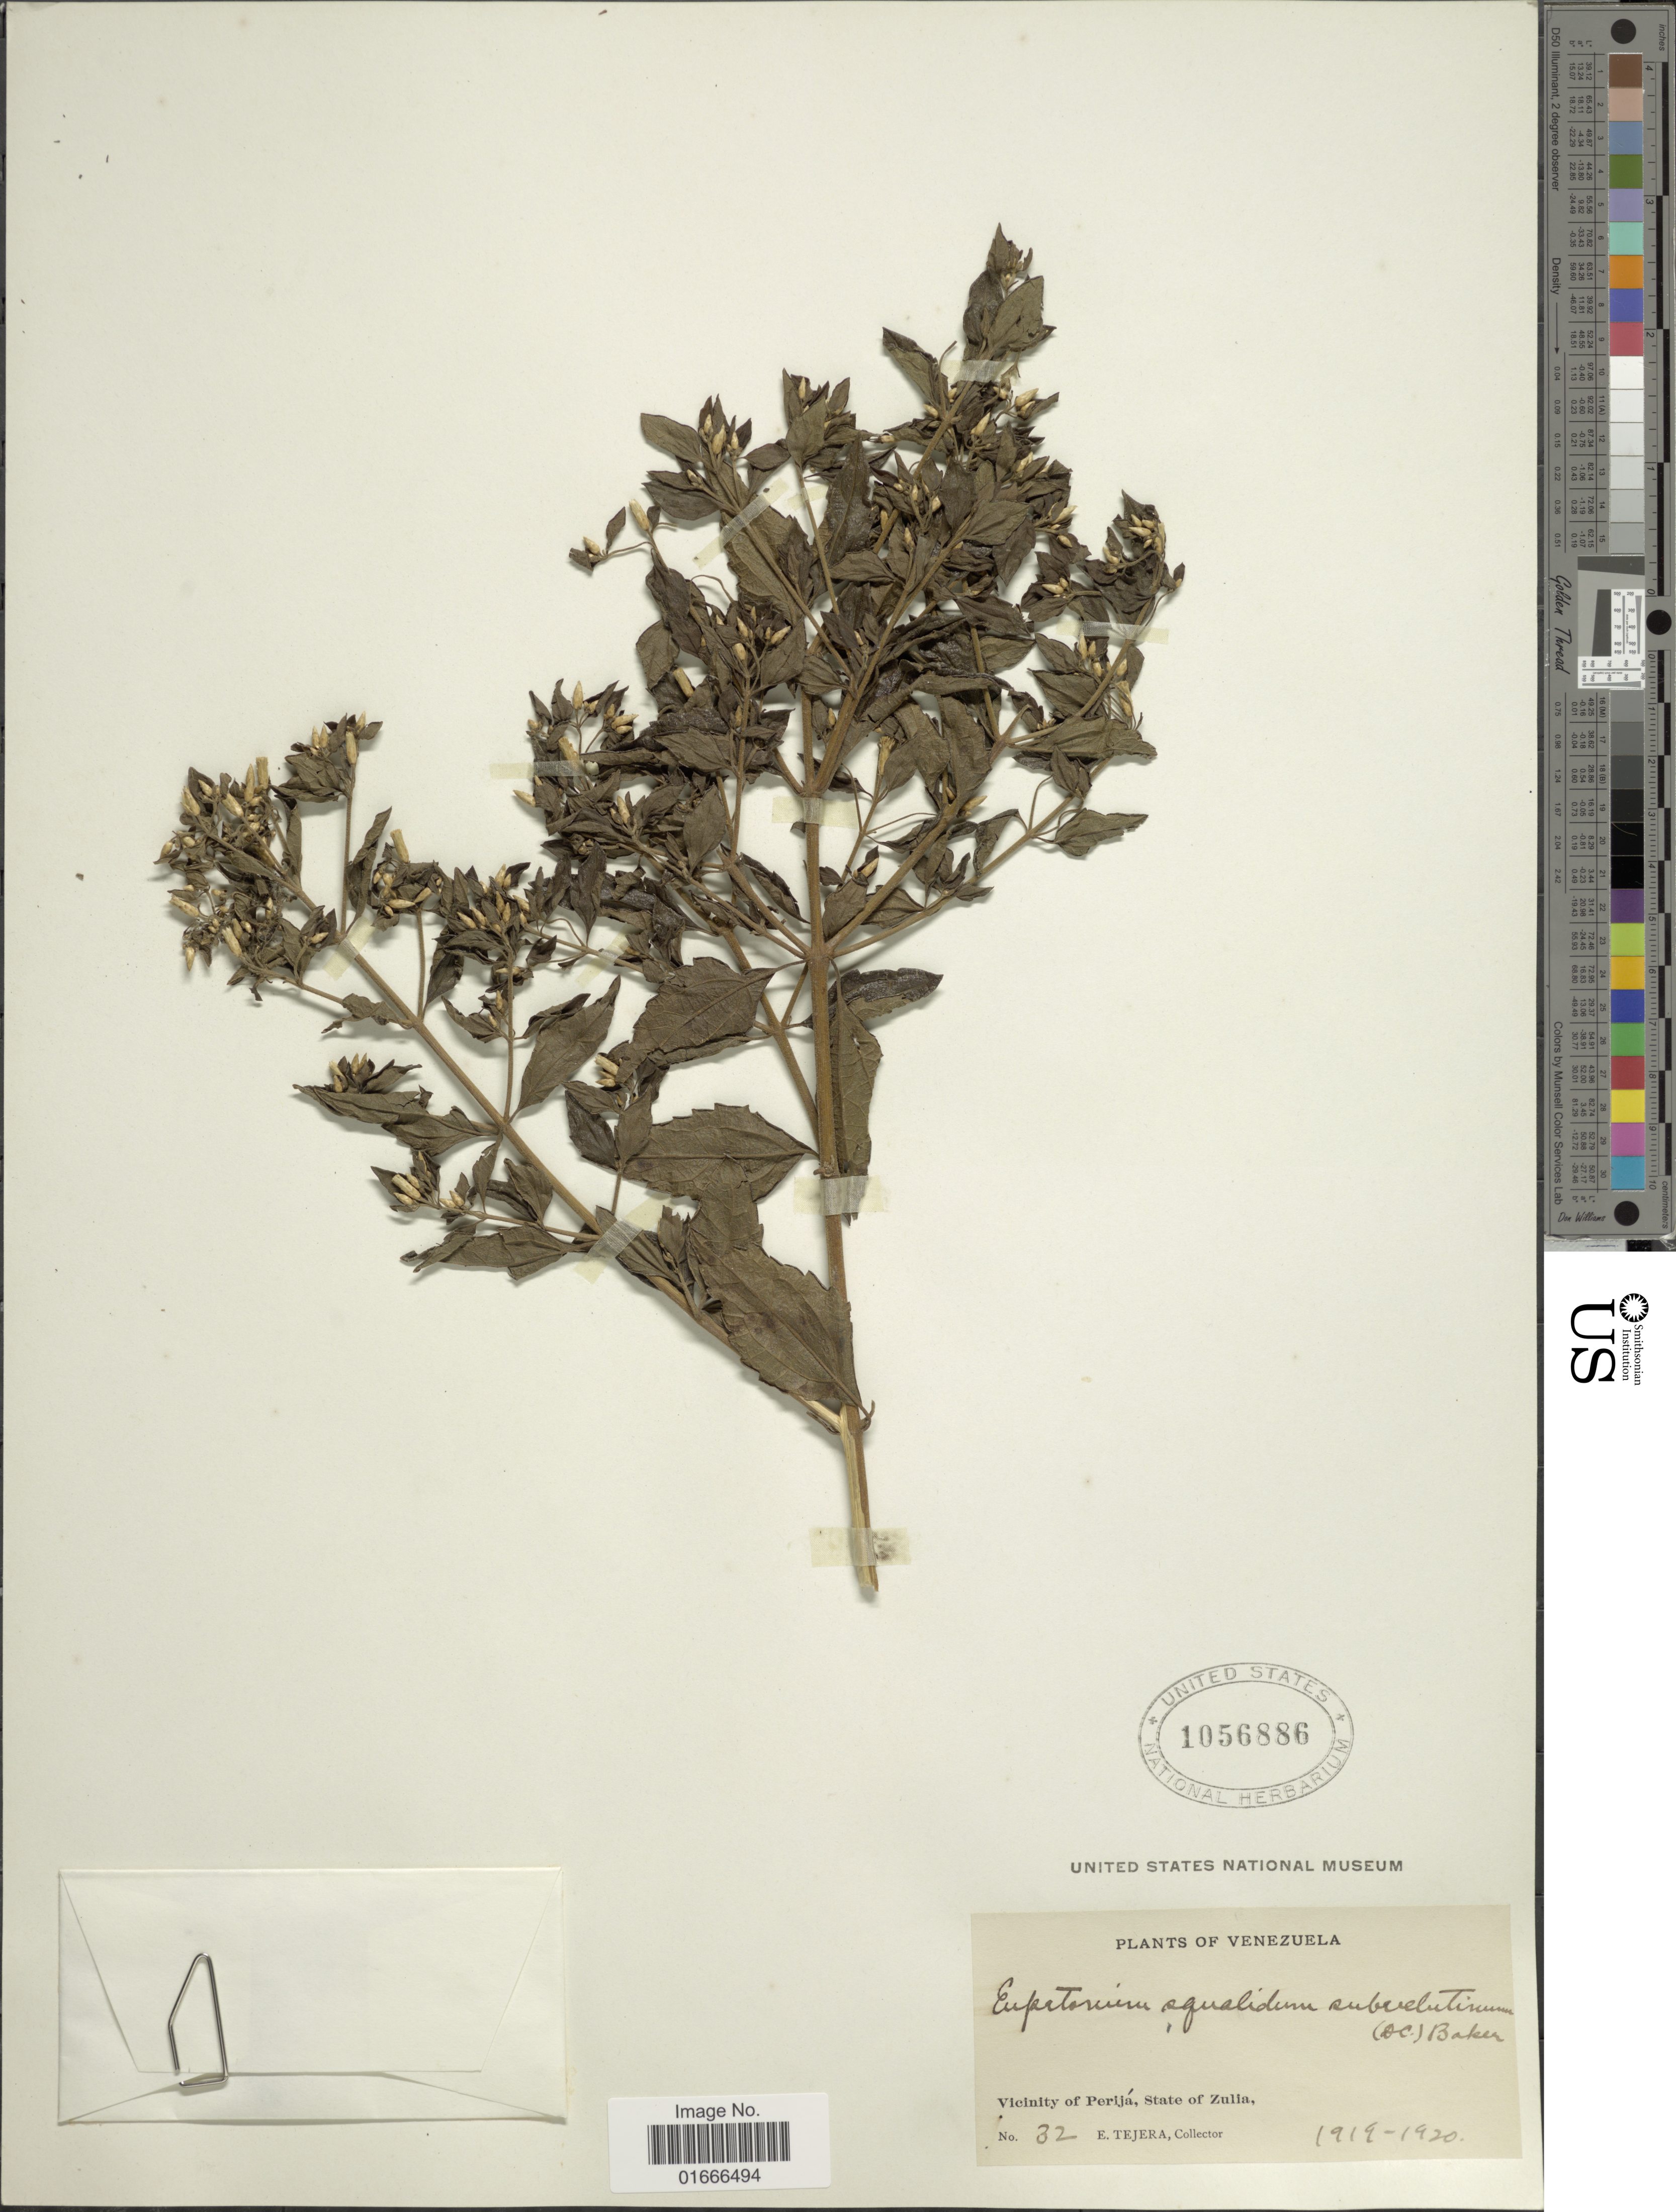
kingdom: Plantae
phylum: Tracheophyta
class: Magnoliopsida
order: Asterales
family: Asteraceae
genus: Chromolaena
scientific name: Chromolaena squalida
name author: (DC.) R.M. King & H. Rob.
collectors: E. Tejera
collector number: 32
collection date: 1919/1920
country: Venezuela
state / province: Zulia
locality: Vicinity of Perija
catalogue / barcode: US 1056886